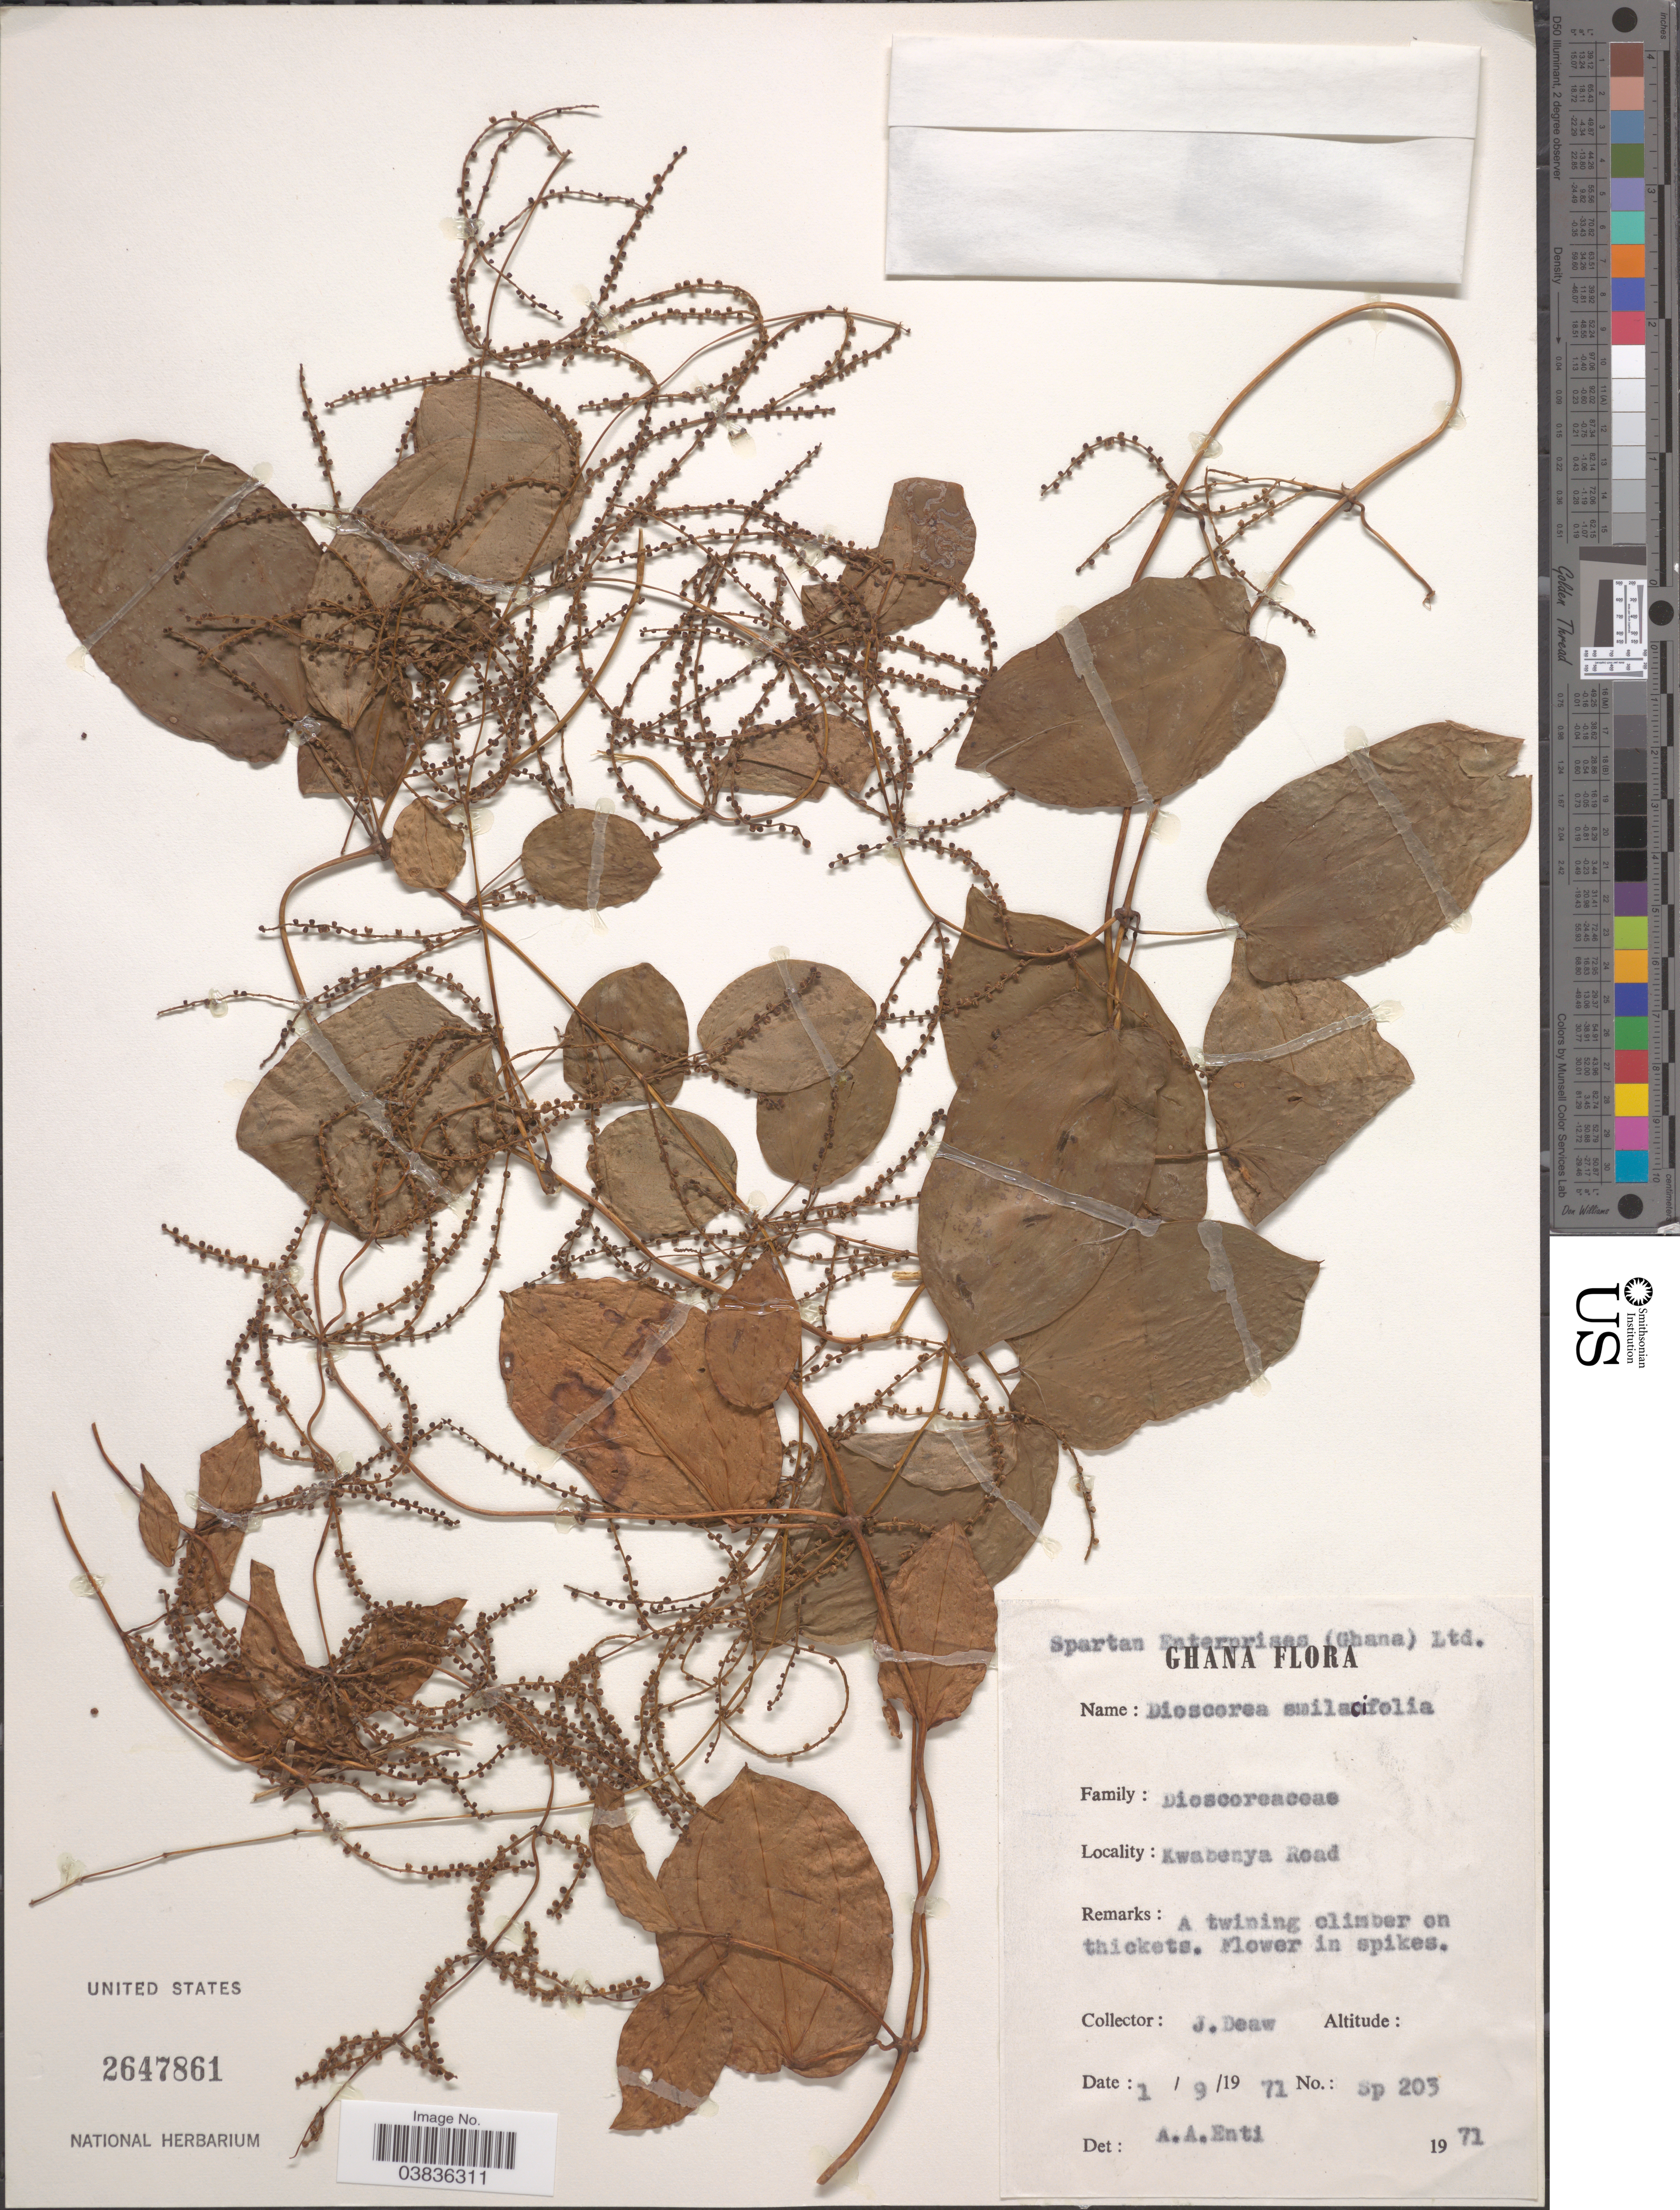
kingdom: Plantae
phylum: Tracheophyta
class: Liliopsida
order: Dioscoreales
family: Dioscoreaceae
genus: Dioscorea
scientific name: Dioscorea smilacifolia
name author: De Wild. & Durand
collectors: J. Deaw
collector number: SP203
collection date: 1971-09-01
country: Ghana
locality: Spartan Enterprises (Ghana) Ltd. Kwabenya Road.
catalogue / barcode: US 2647861